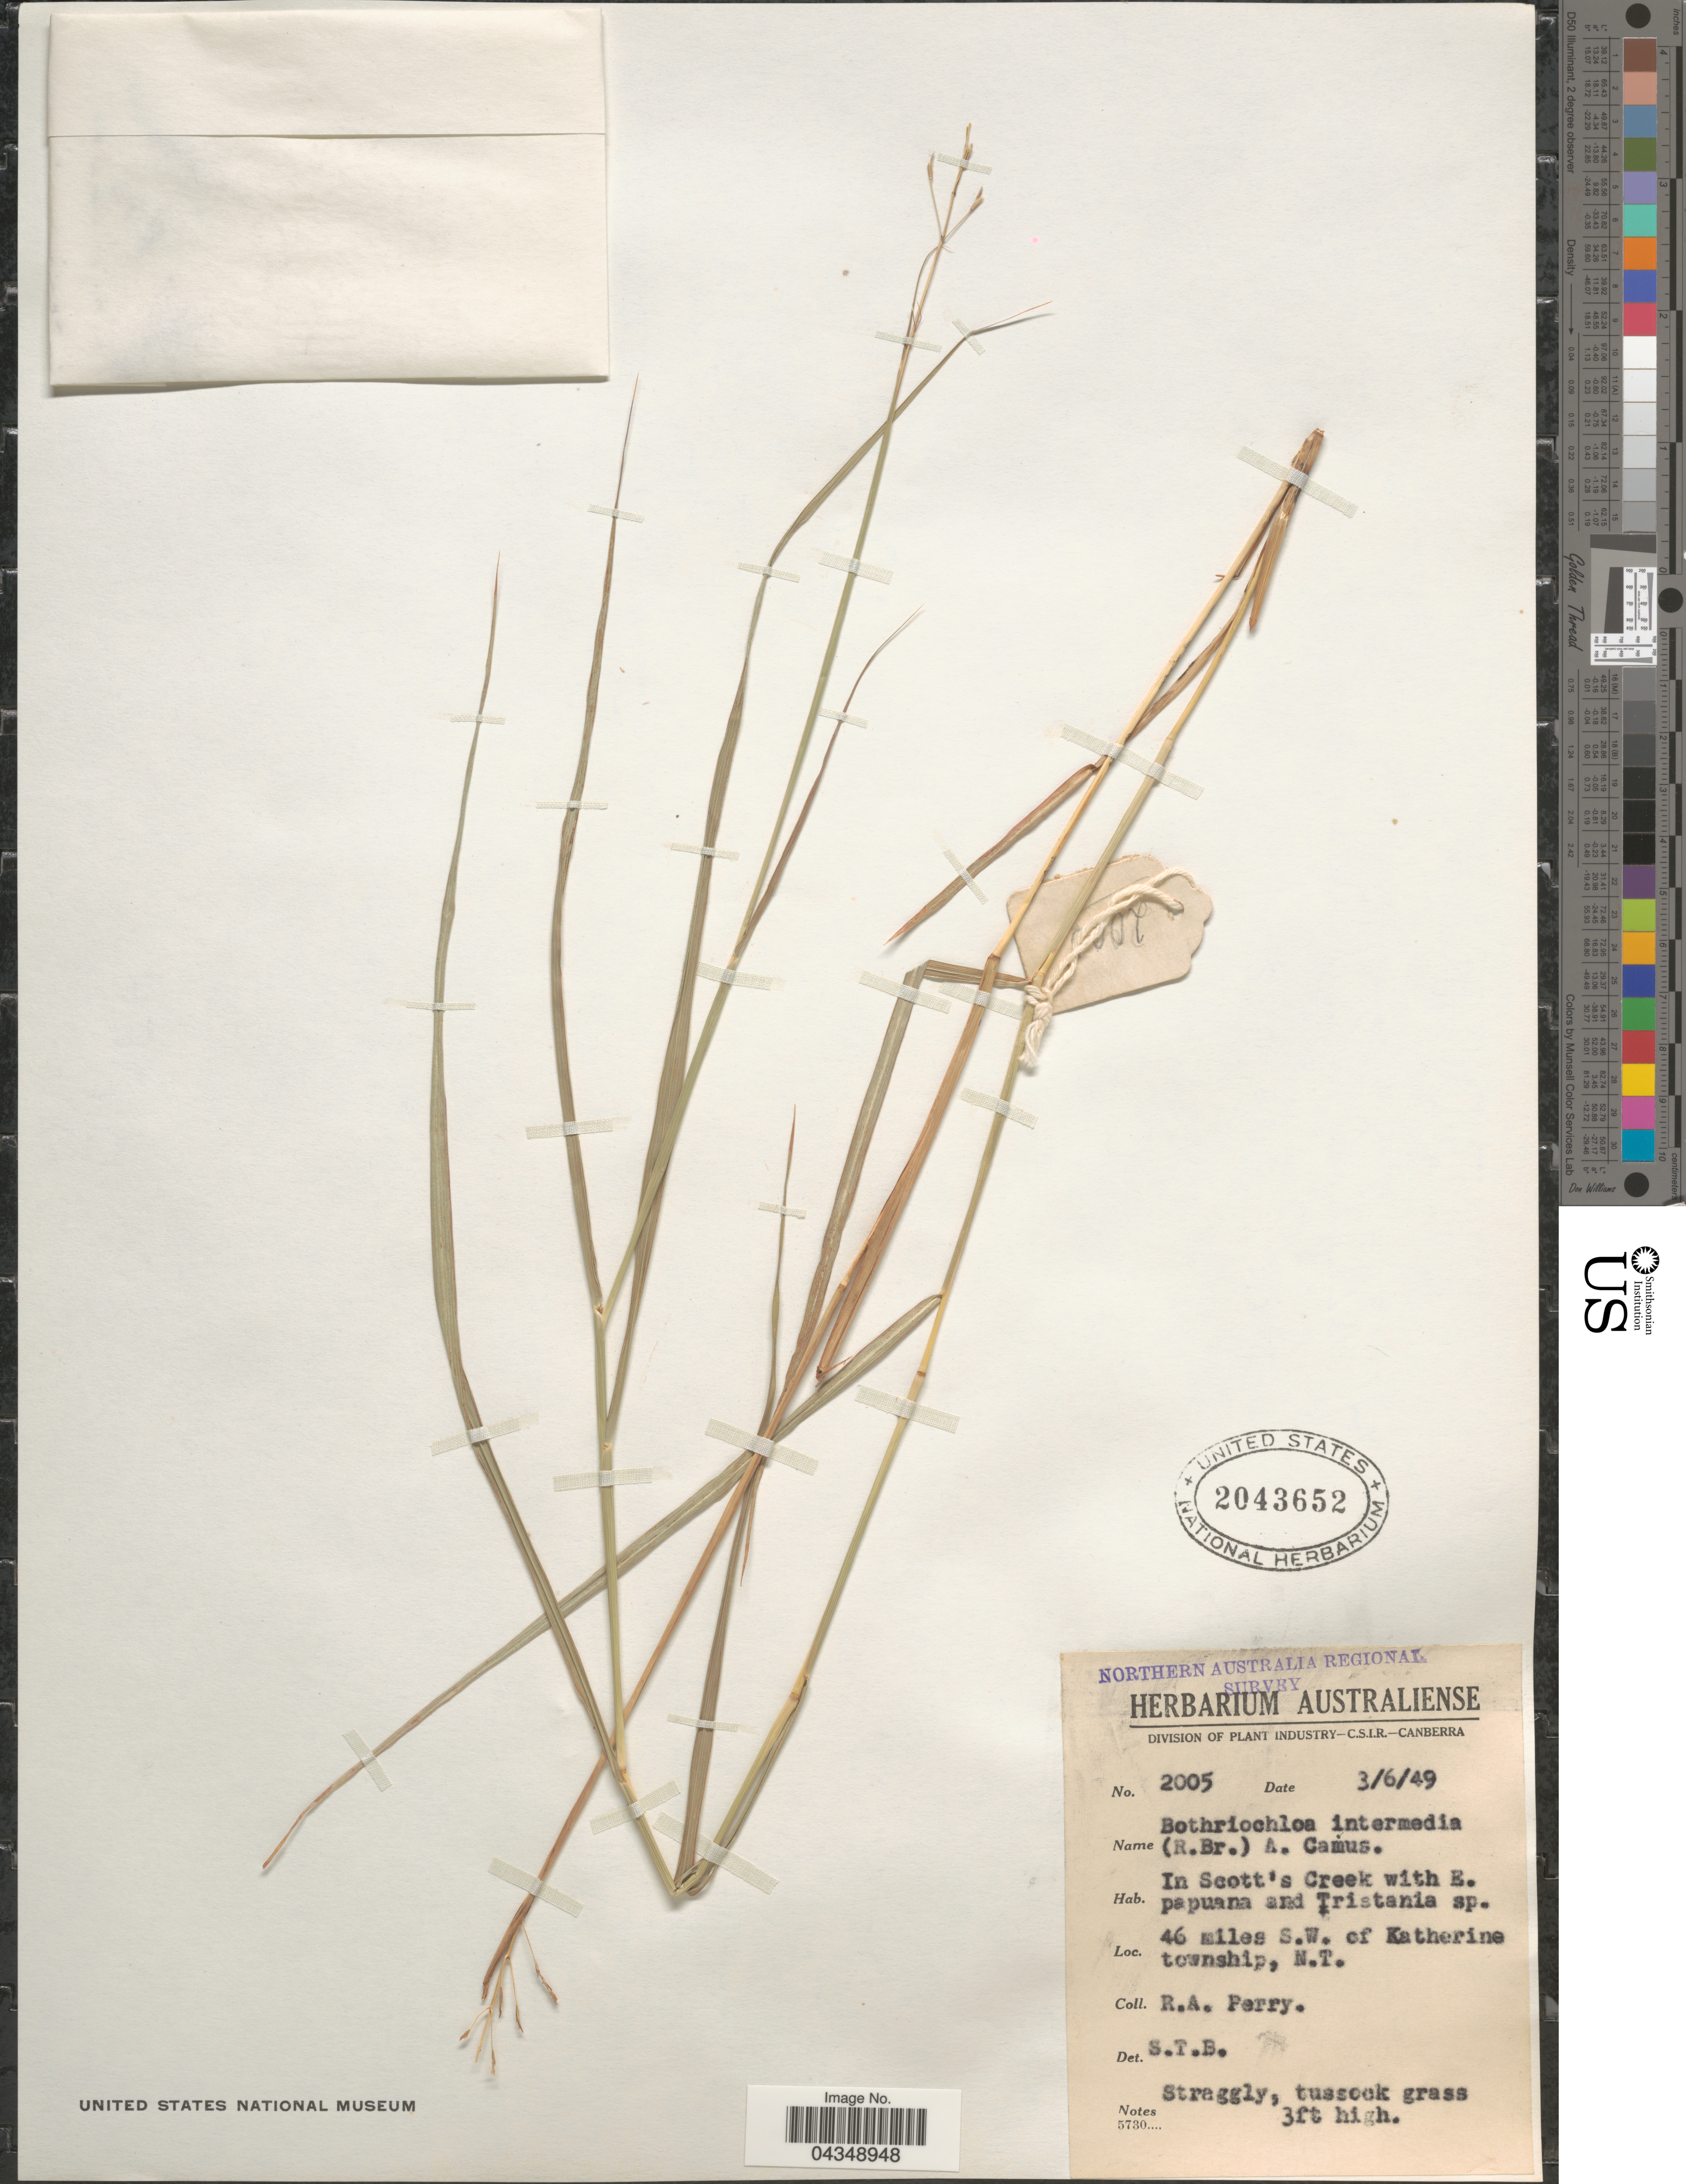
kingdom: Plantae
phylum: Tracheophyta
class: Liliopsida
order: Poales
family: Poaceae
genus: Bothriochloa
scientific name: Bothriochloa bladhii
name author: (Retz.) S.T. Blake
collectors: Perry, R. A.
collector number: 2005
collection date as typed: Transcribed d/m/y: 3/6/49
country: Australia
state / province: Northern Territory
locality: Northern Australia Regional Survey. In Scott's Creek. 46 miles S.W. of Katherine township, N.T.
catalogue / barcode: US 2043652